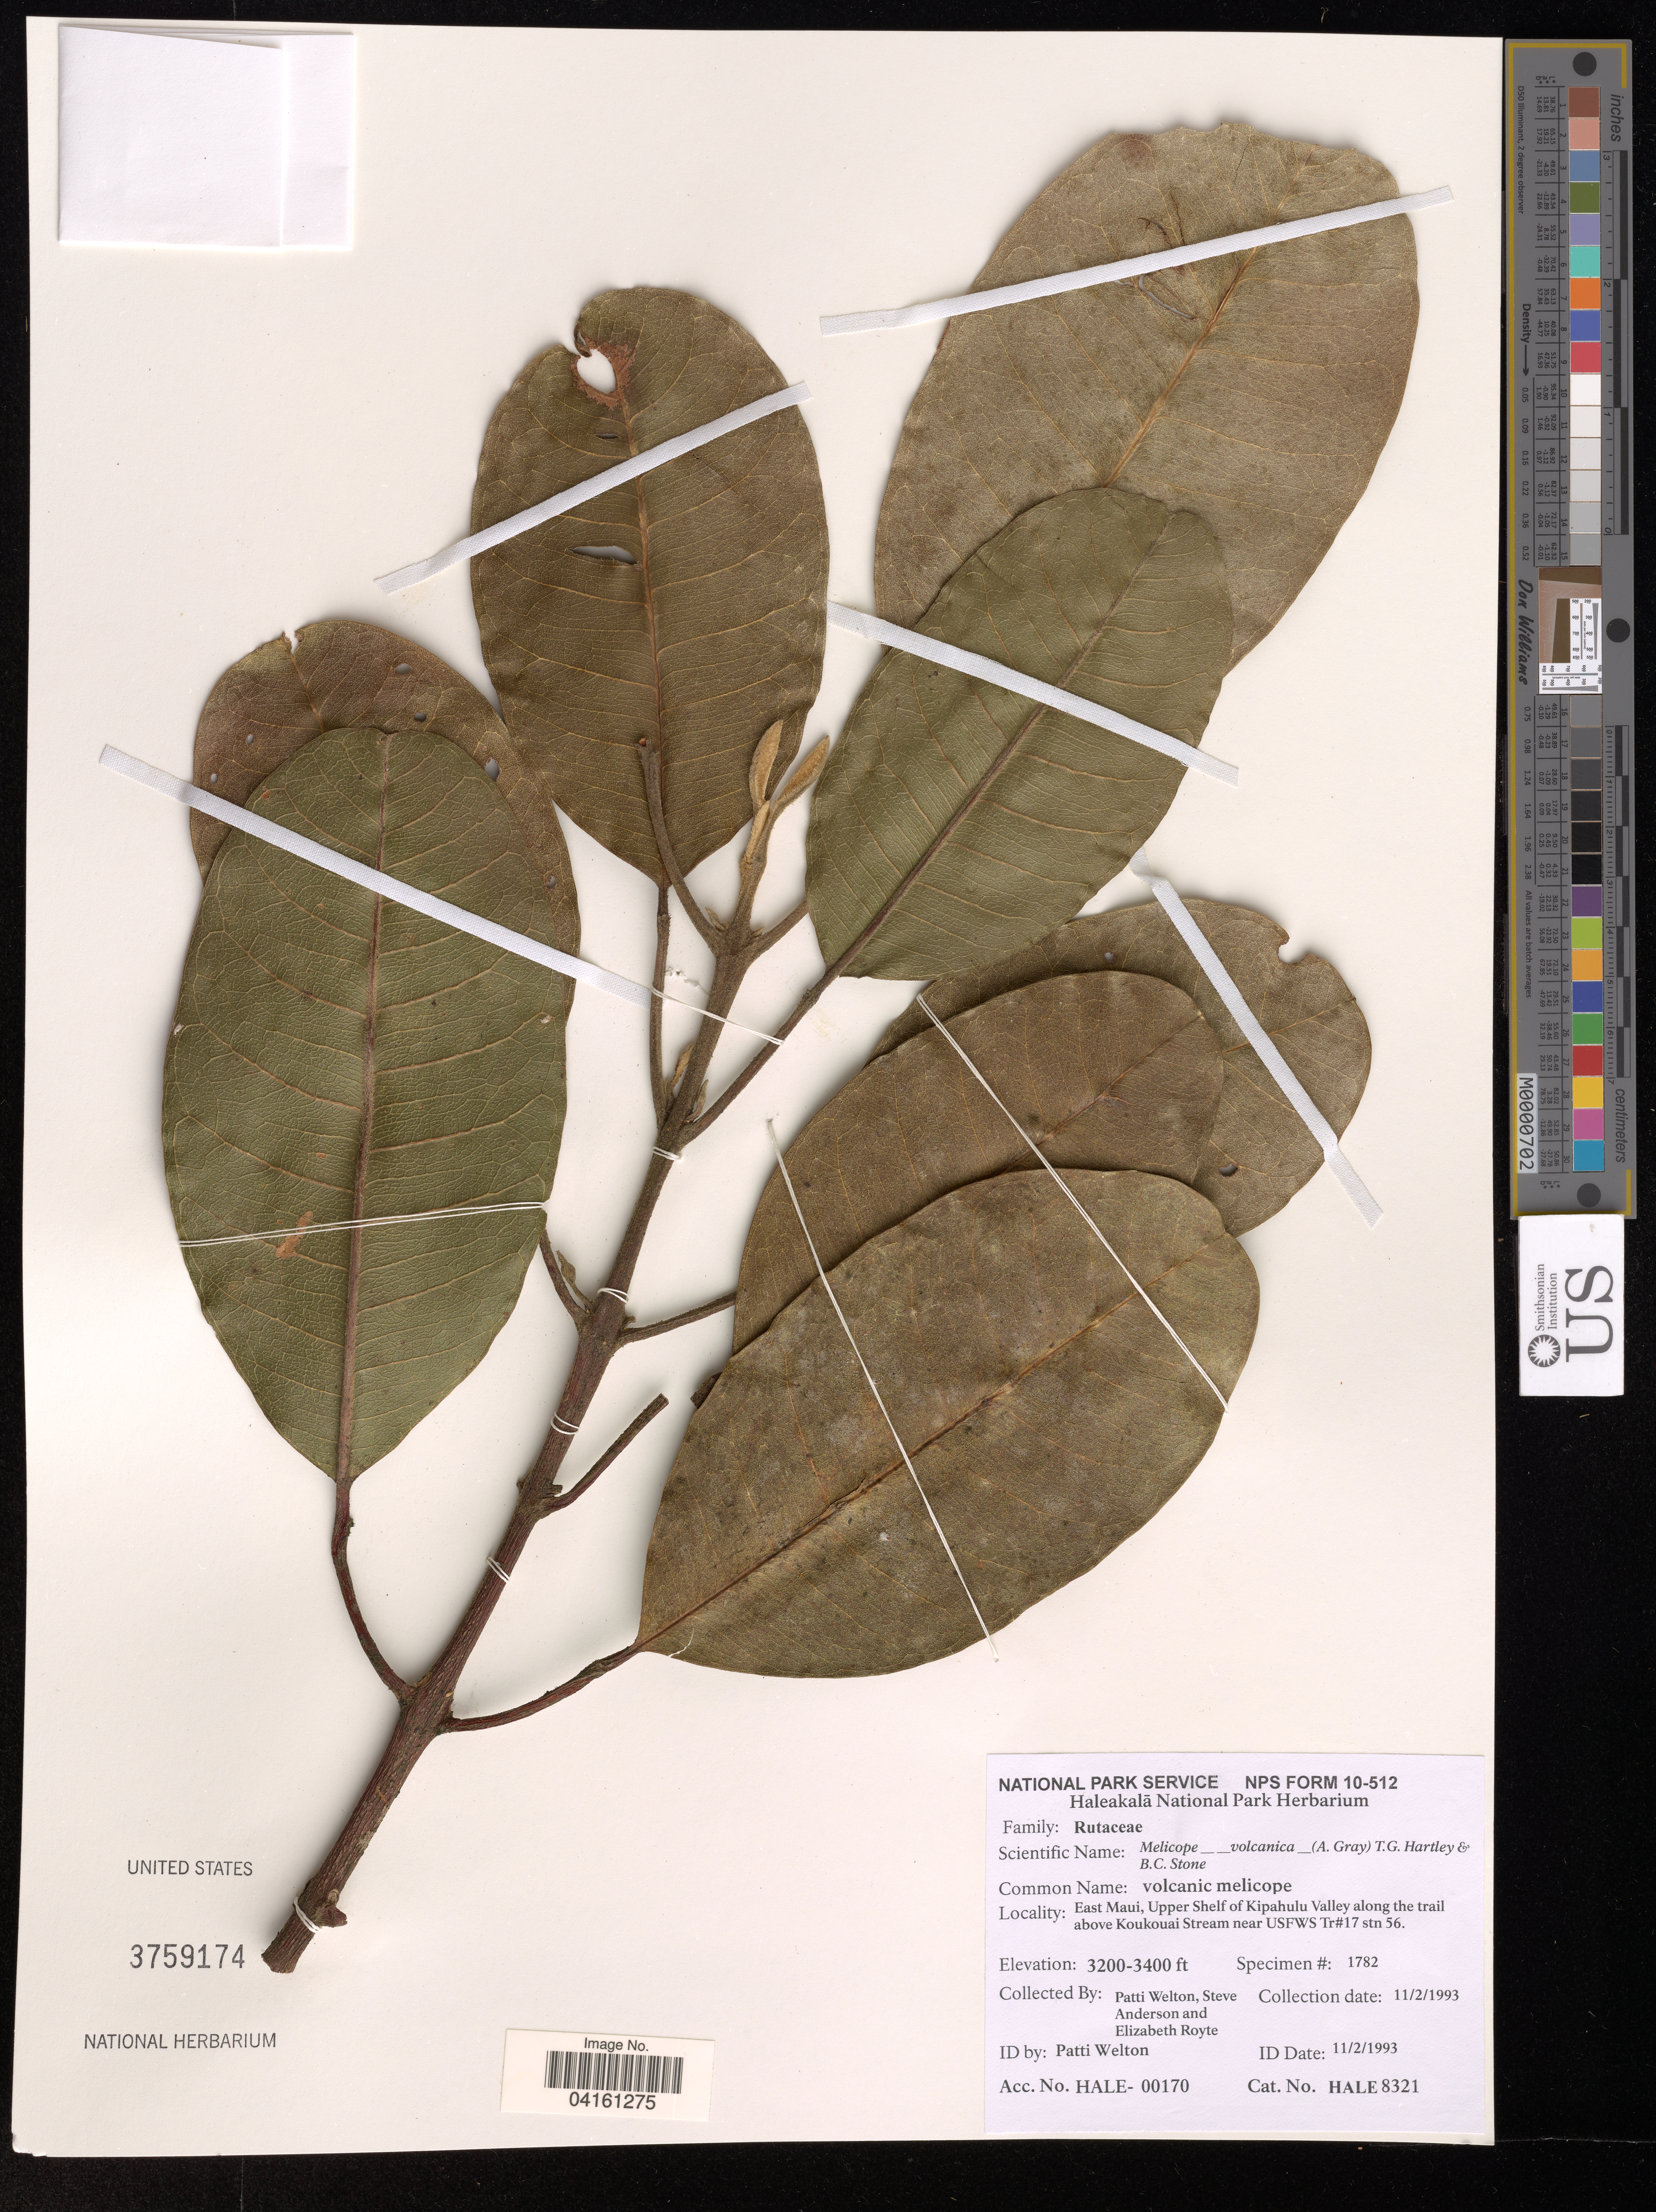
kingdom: Plantae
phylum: Tracheophyta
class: Magnoliopsida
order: Sapindales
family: Rutaceae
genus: Melicope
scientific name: Melicope volcanica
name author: (A. Gray) T.G. Hartley & B.C. Stone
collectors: P. Welton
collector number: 1782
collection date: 1993-11-02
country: United States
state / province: Hawaii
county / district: Maui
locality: East Maui, Upper Shelf of Kipahulu Valley along the trail above Koukouai Stream near USFWS Tr#17 stn 56.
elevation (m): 975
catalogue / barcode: US 3759174